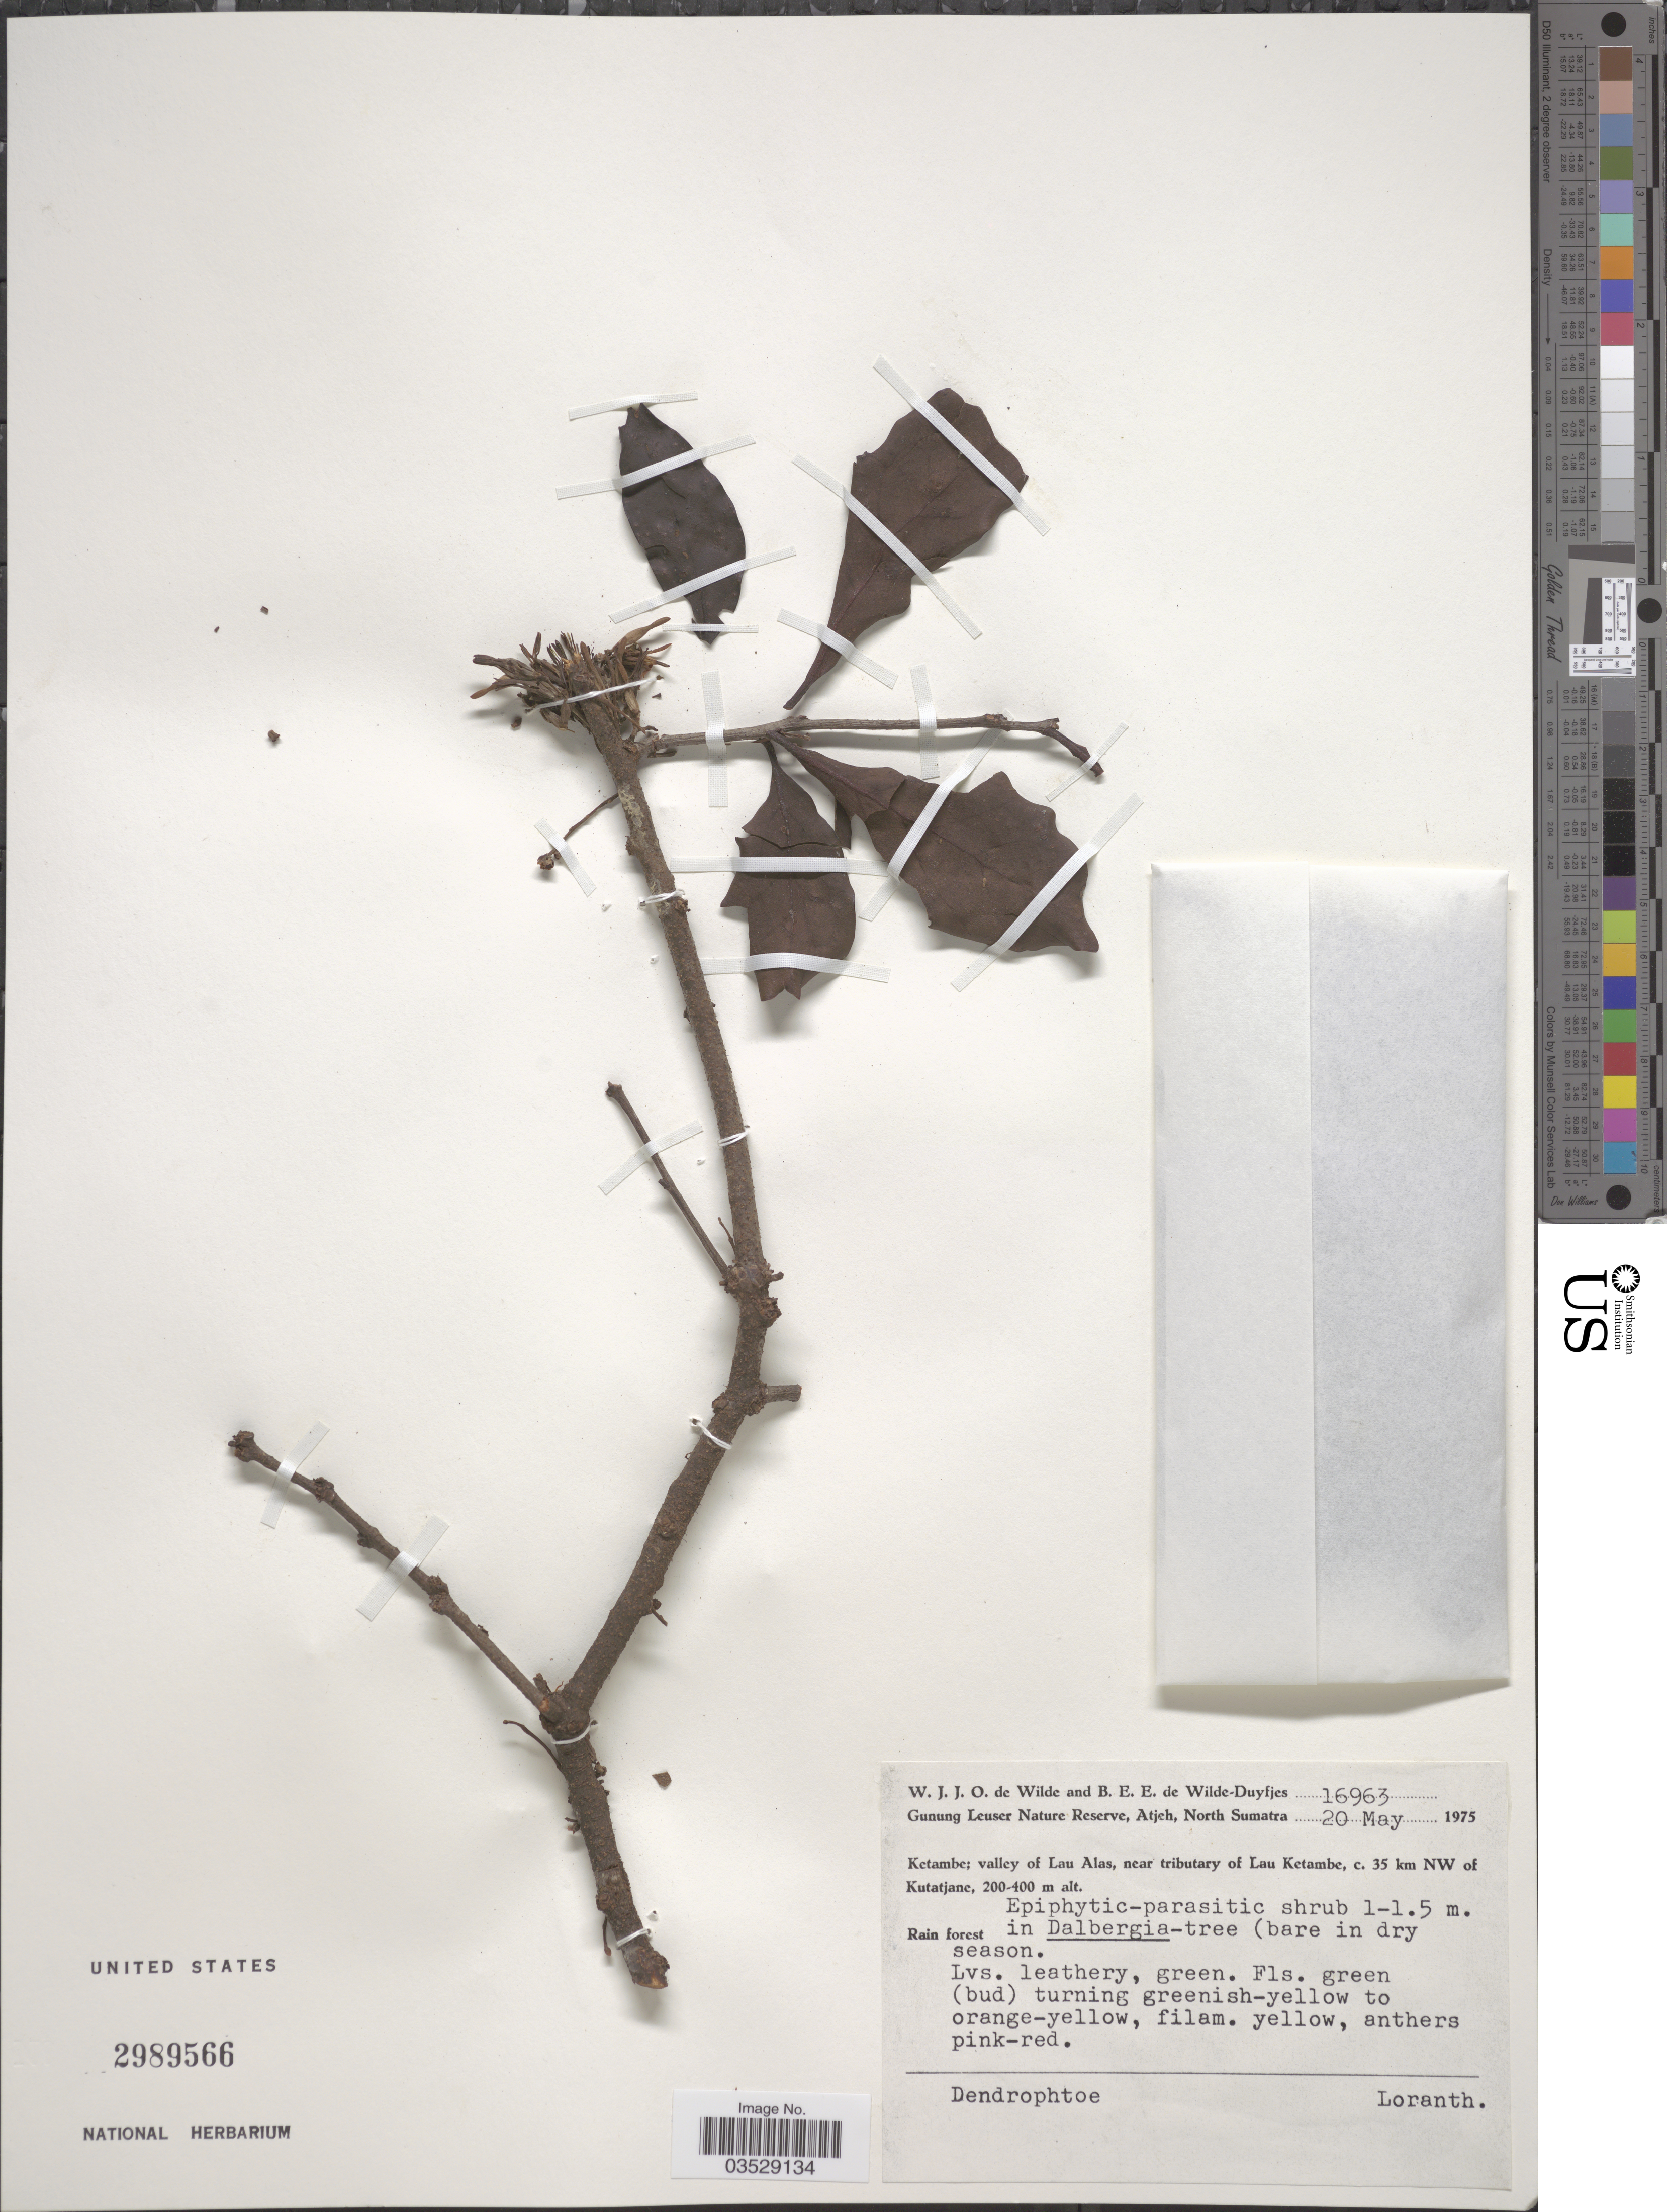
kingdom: Plantae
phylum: Tracheophyta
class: Magnoliopsida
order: Santalales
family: Loranthaceae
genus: Dendrophthoe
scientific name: Dendrophthoe sp.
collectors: W. J. de Wilde & B. E. de Wilde-Duyfjes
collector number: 16963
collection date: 1975-05-20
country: Indonesia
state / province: Sumatra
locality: Gunung Leuser Nature Reserve, Atjeh, North Sumatra. Ketambe; valley of Lau Alas, near tributary of Lau Ketambe, c. 35 km NW of Kutatjane.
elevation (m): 200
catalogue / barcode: US 2989566